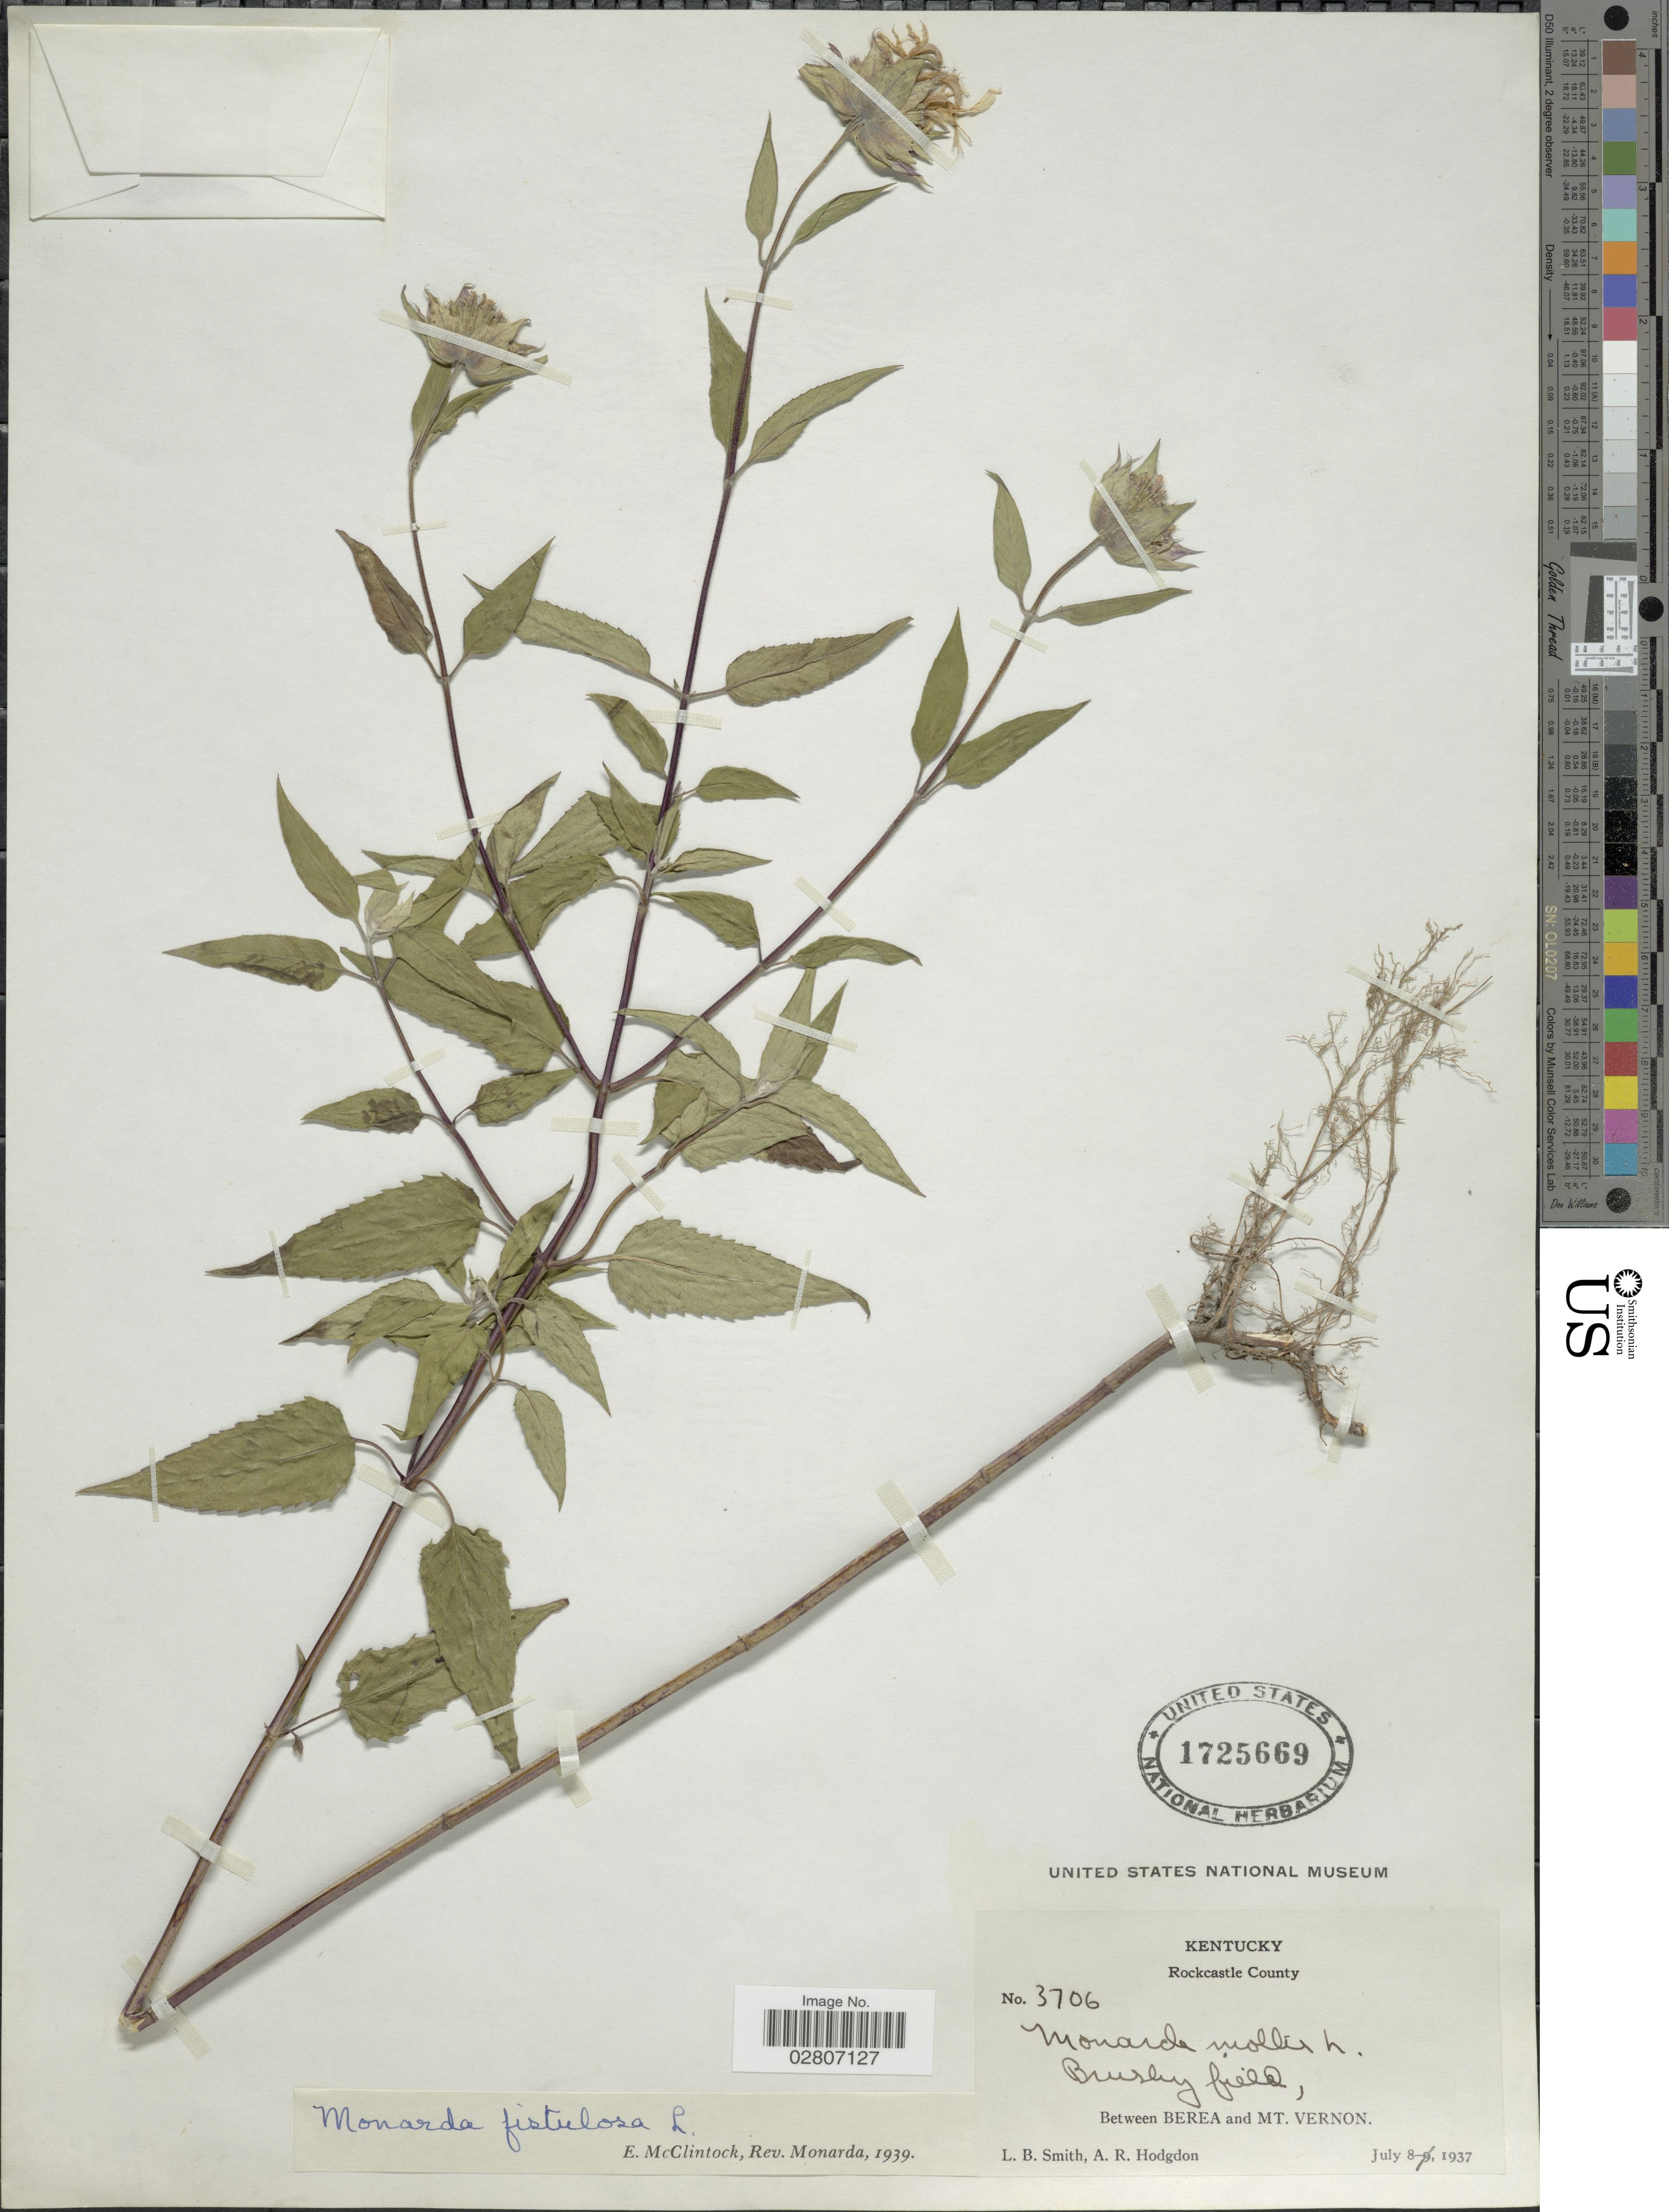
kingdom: Plantae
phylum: Tracheophyta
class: Magnoliopsida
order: Lamiales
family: Lamiaceae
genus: Monarda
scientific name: Monarda fistulosa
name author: L.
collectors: L. Smith & A. Hodgon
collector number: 3706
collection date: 1937-07-08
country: United States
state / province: Kentucky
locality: Rockcastle County. Brushy field. Between Berea and Mt. Vernon.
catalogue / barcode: US 1725669